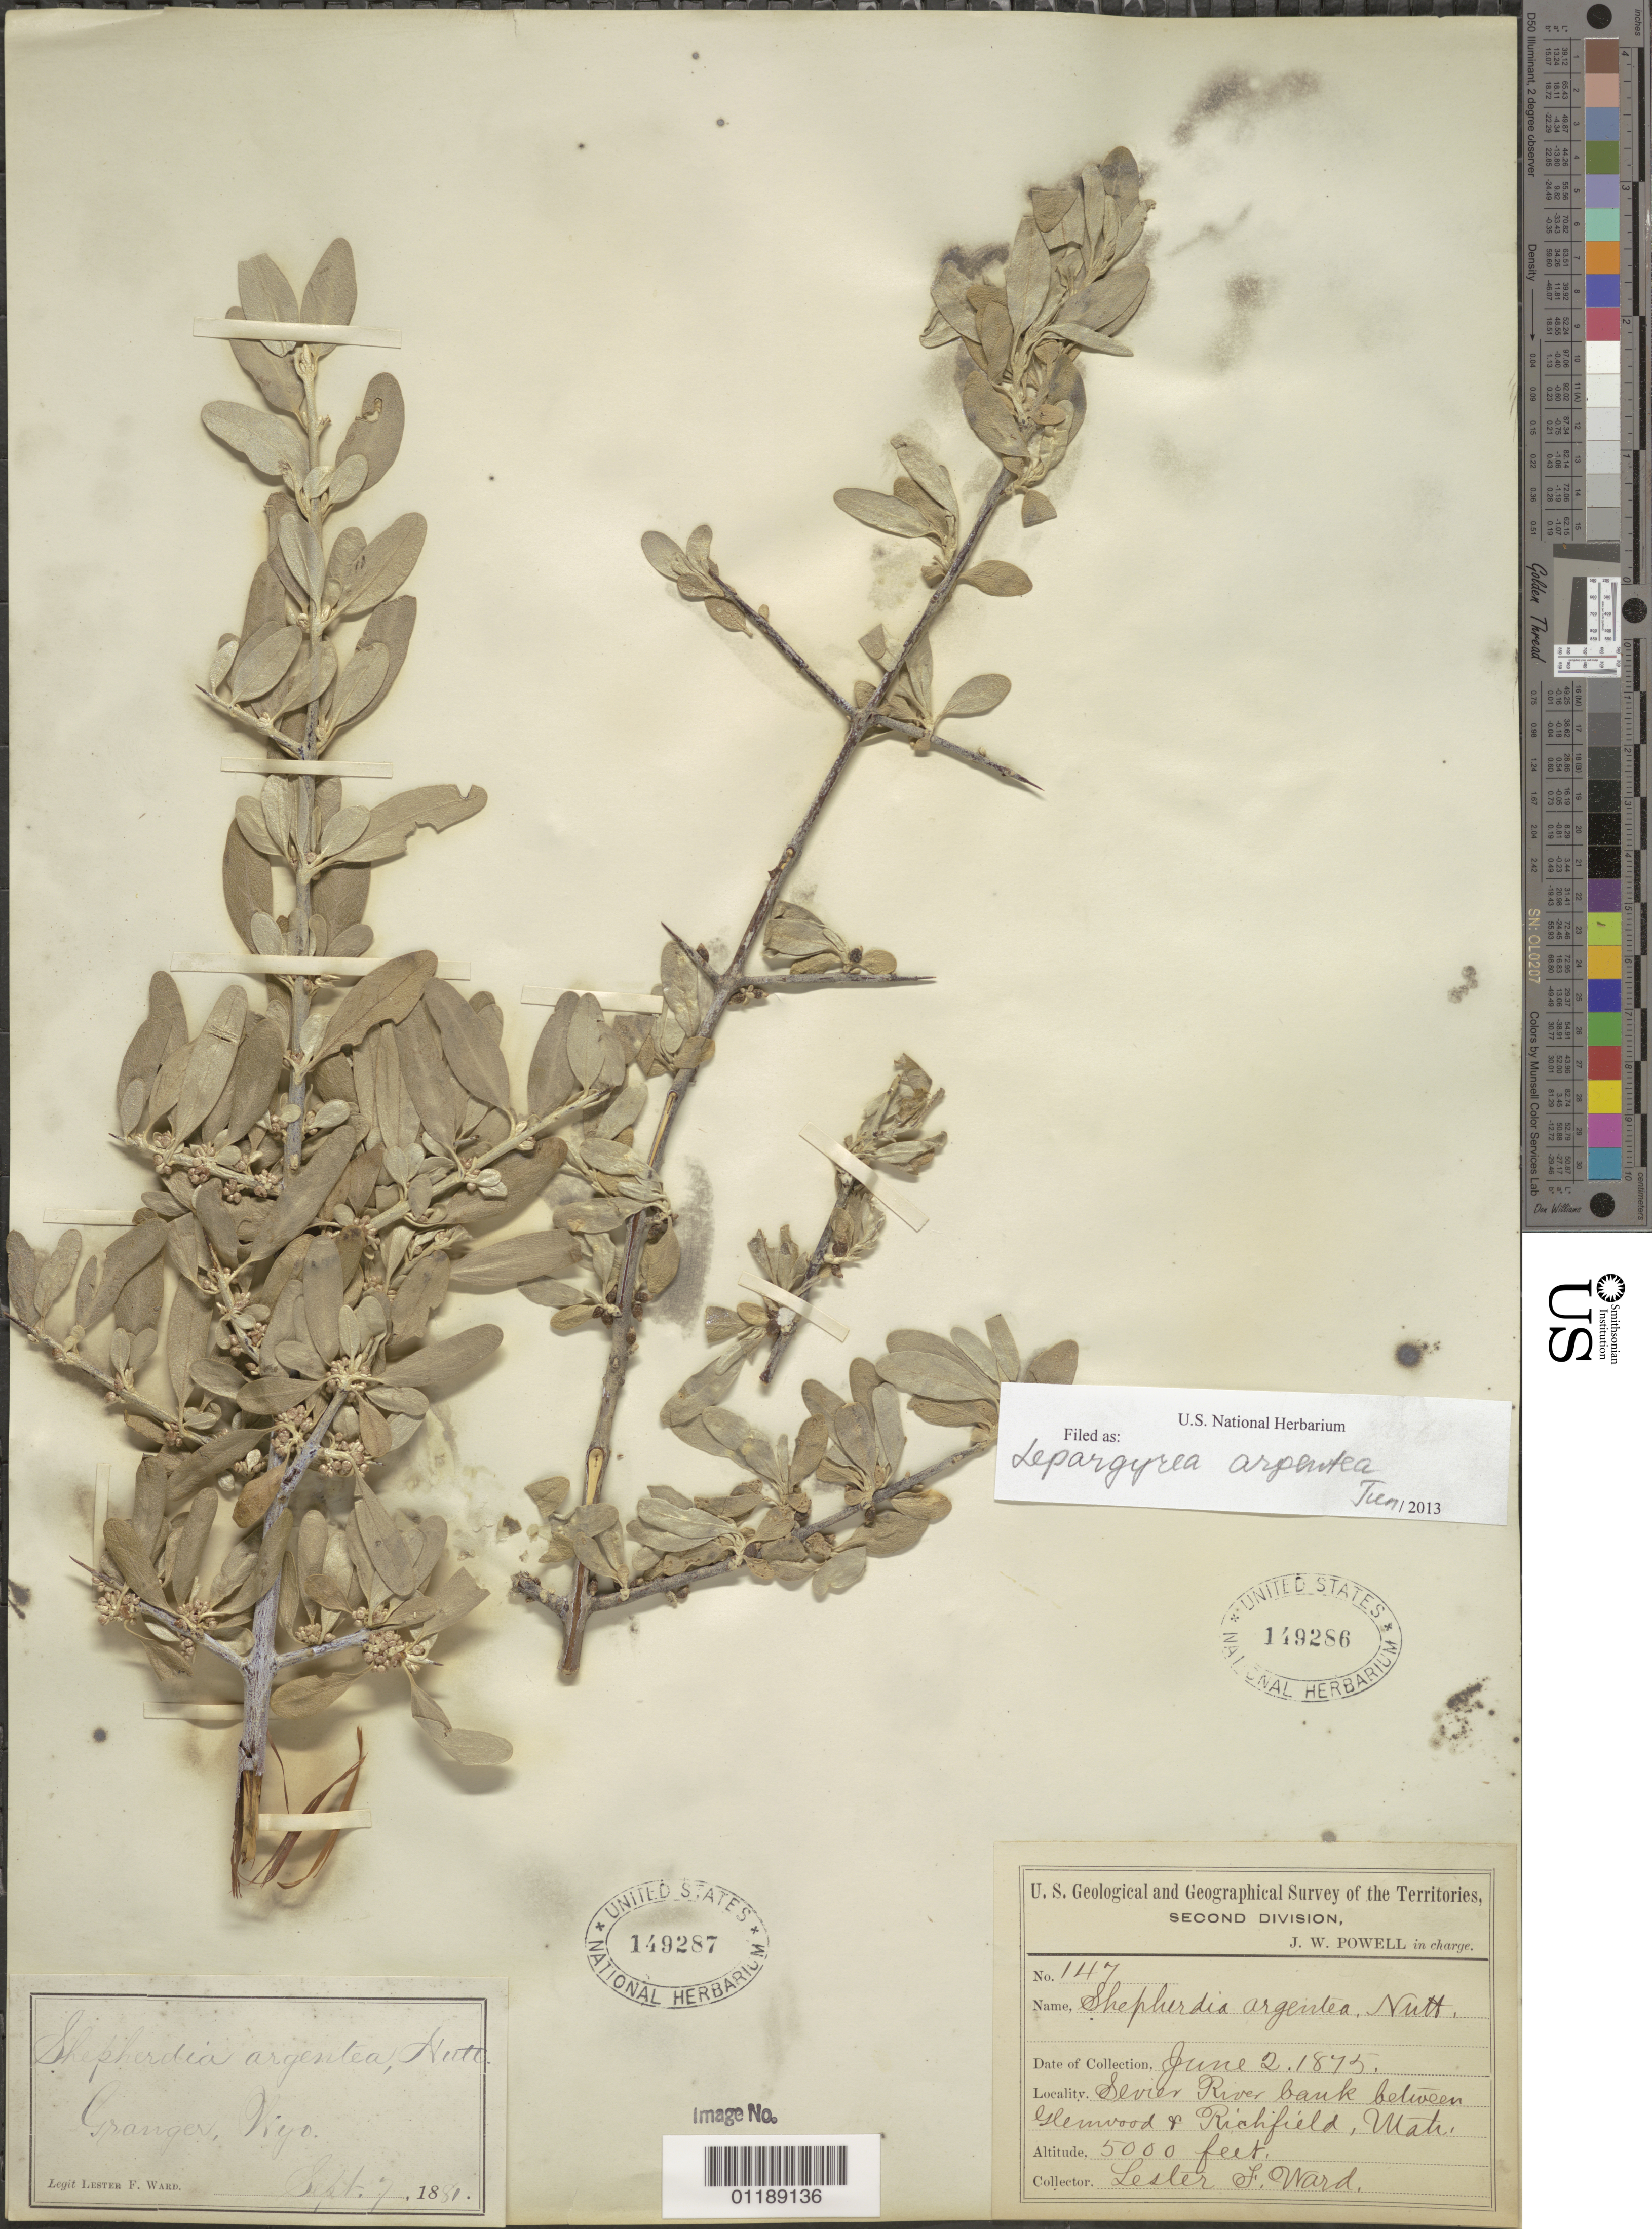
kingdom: Plantae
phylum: Tracheophyta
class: Magnoliopsida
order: Rosales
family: Elaeagnaceae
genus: Shepherdia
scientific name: Shepherdia argentea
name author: (Pursh) Nutt.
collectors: L. F. Ward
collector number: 147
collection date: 1875-06-02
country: United States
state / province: Utah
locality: Sevier River bank between Glenwood and Richfield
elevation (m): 1524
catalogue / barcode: US 149286